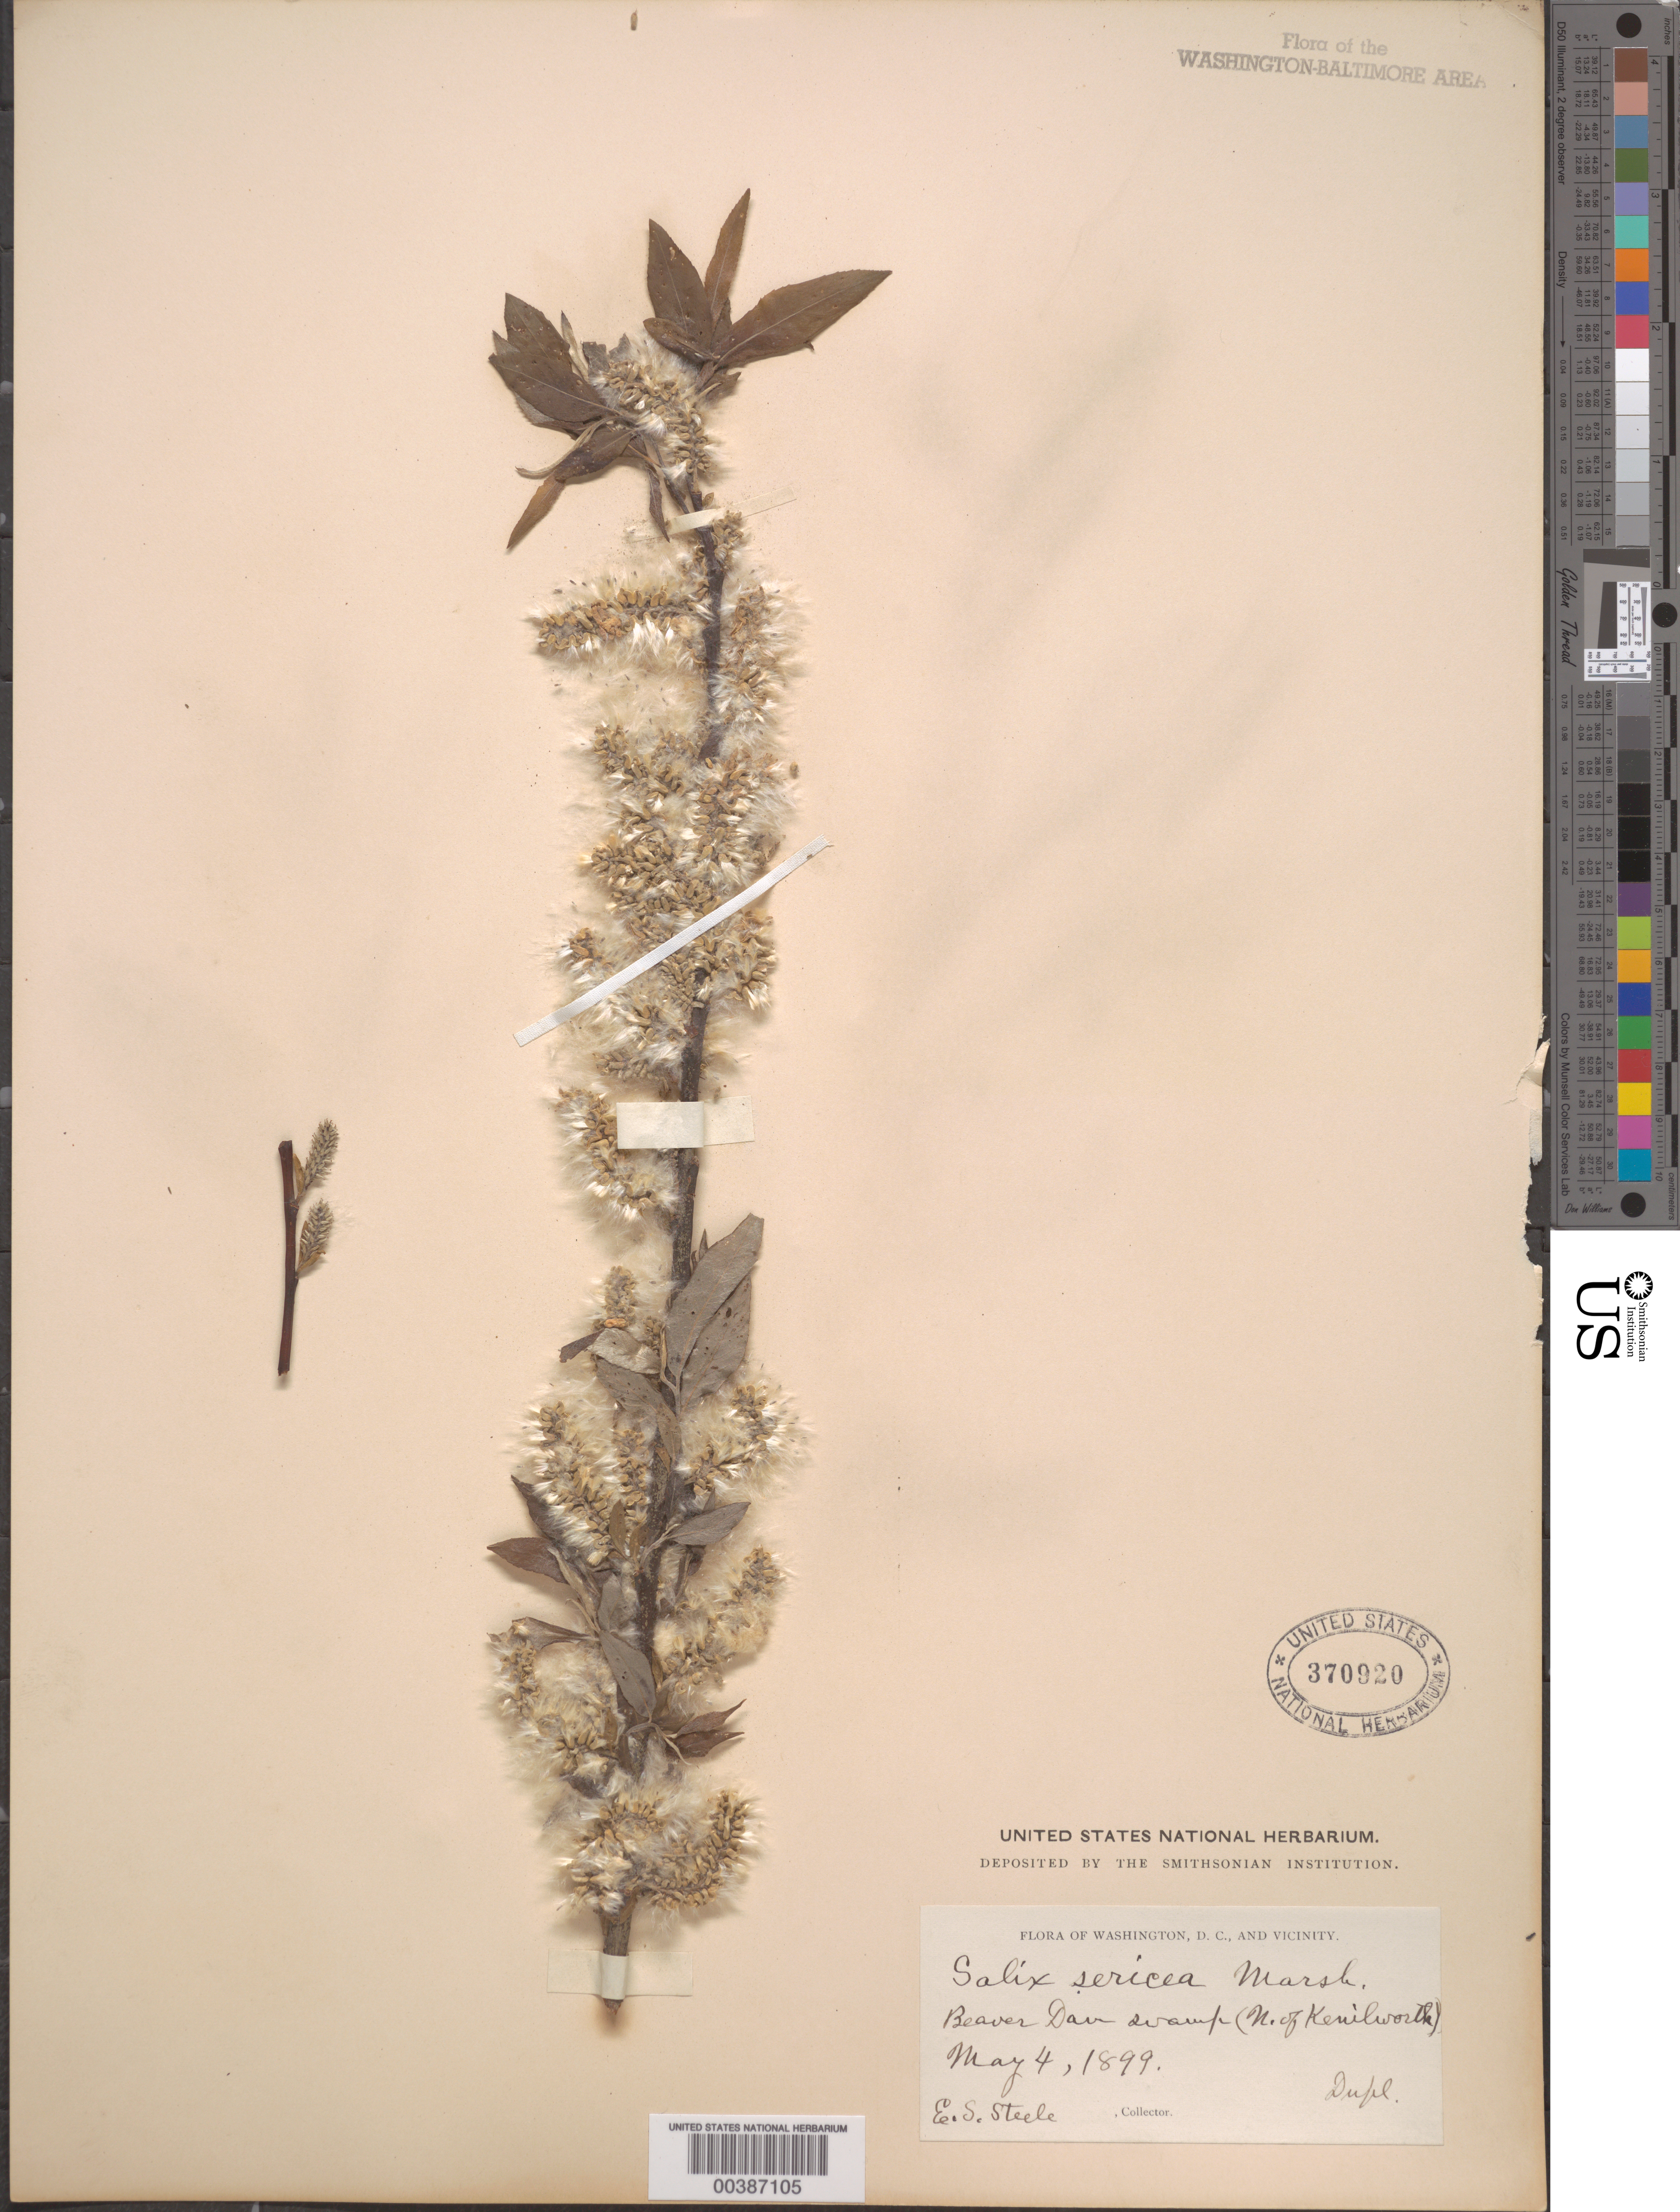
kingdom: Plantae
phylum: Tracheophyta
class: Magnoliopsida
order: Malpighiales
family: Salicaceae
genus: Salix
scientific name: Salix sericea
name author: Marshall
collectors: E. Steele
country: United States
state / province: District of Columbia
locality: N of Kenilworth, Beaver Dam swamp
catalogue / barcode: US 370920